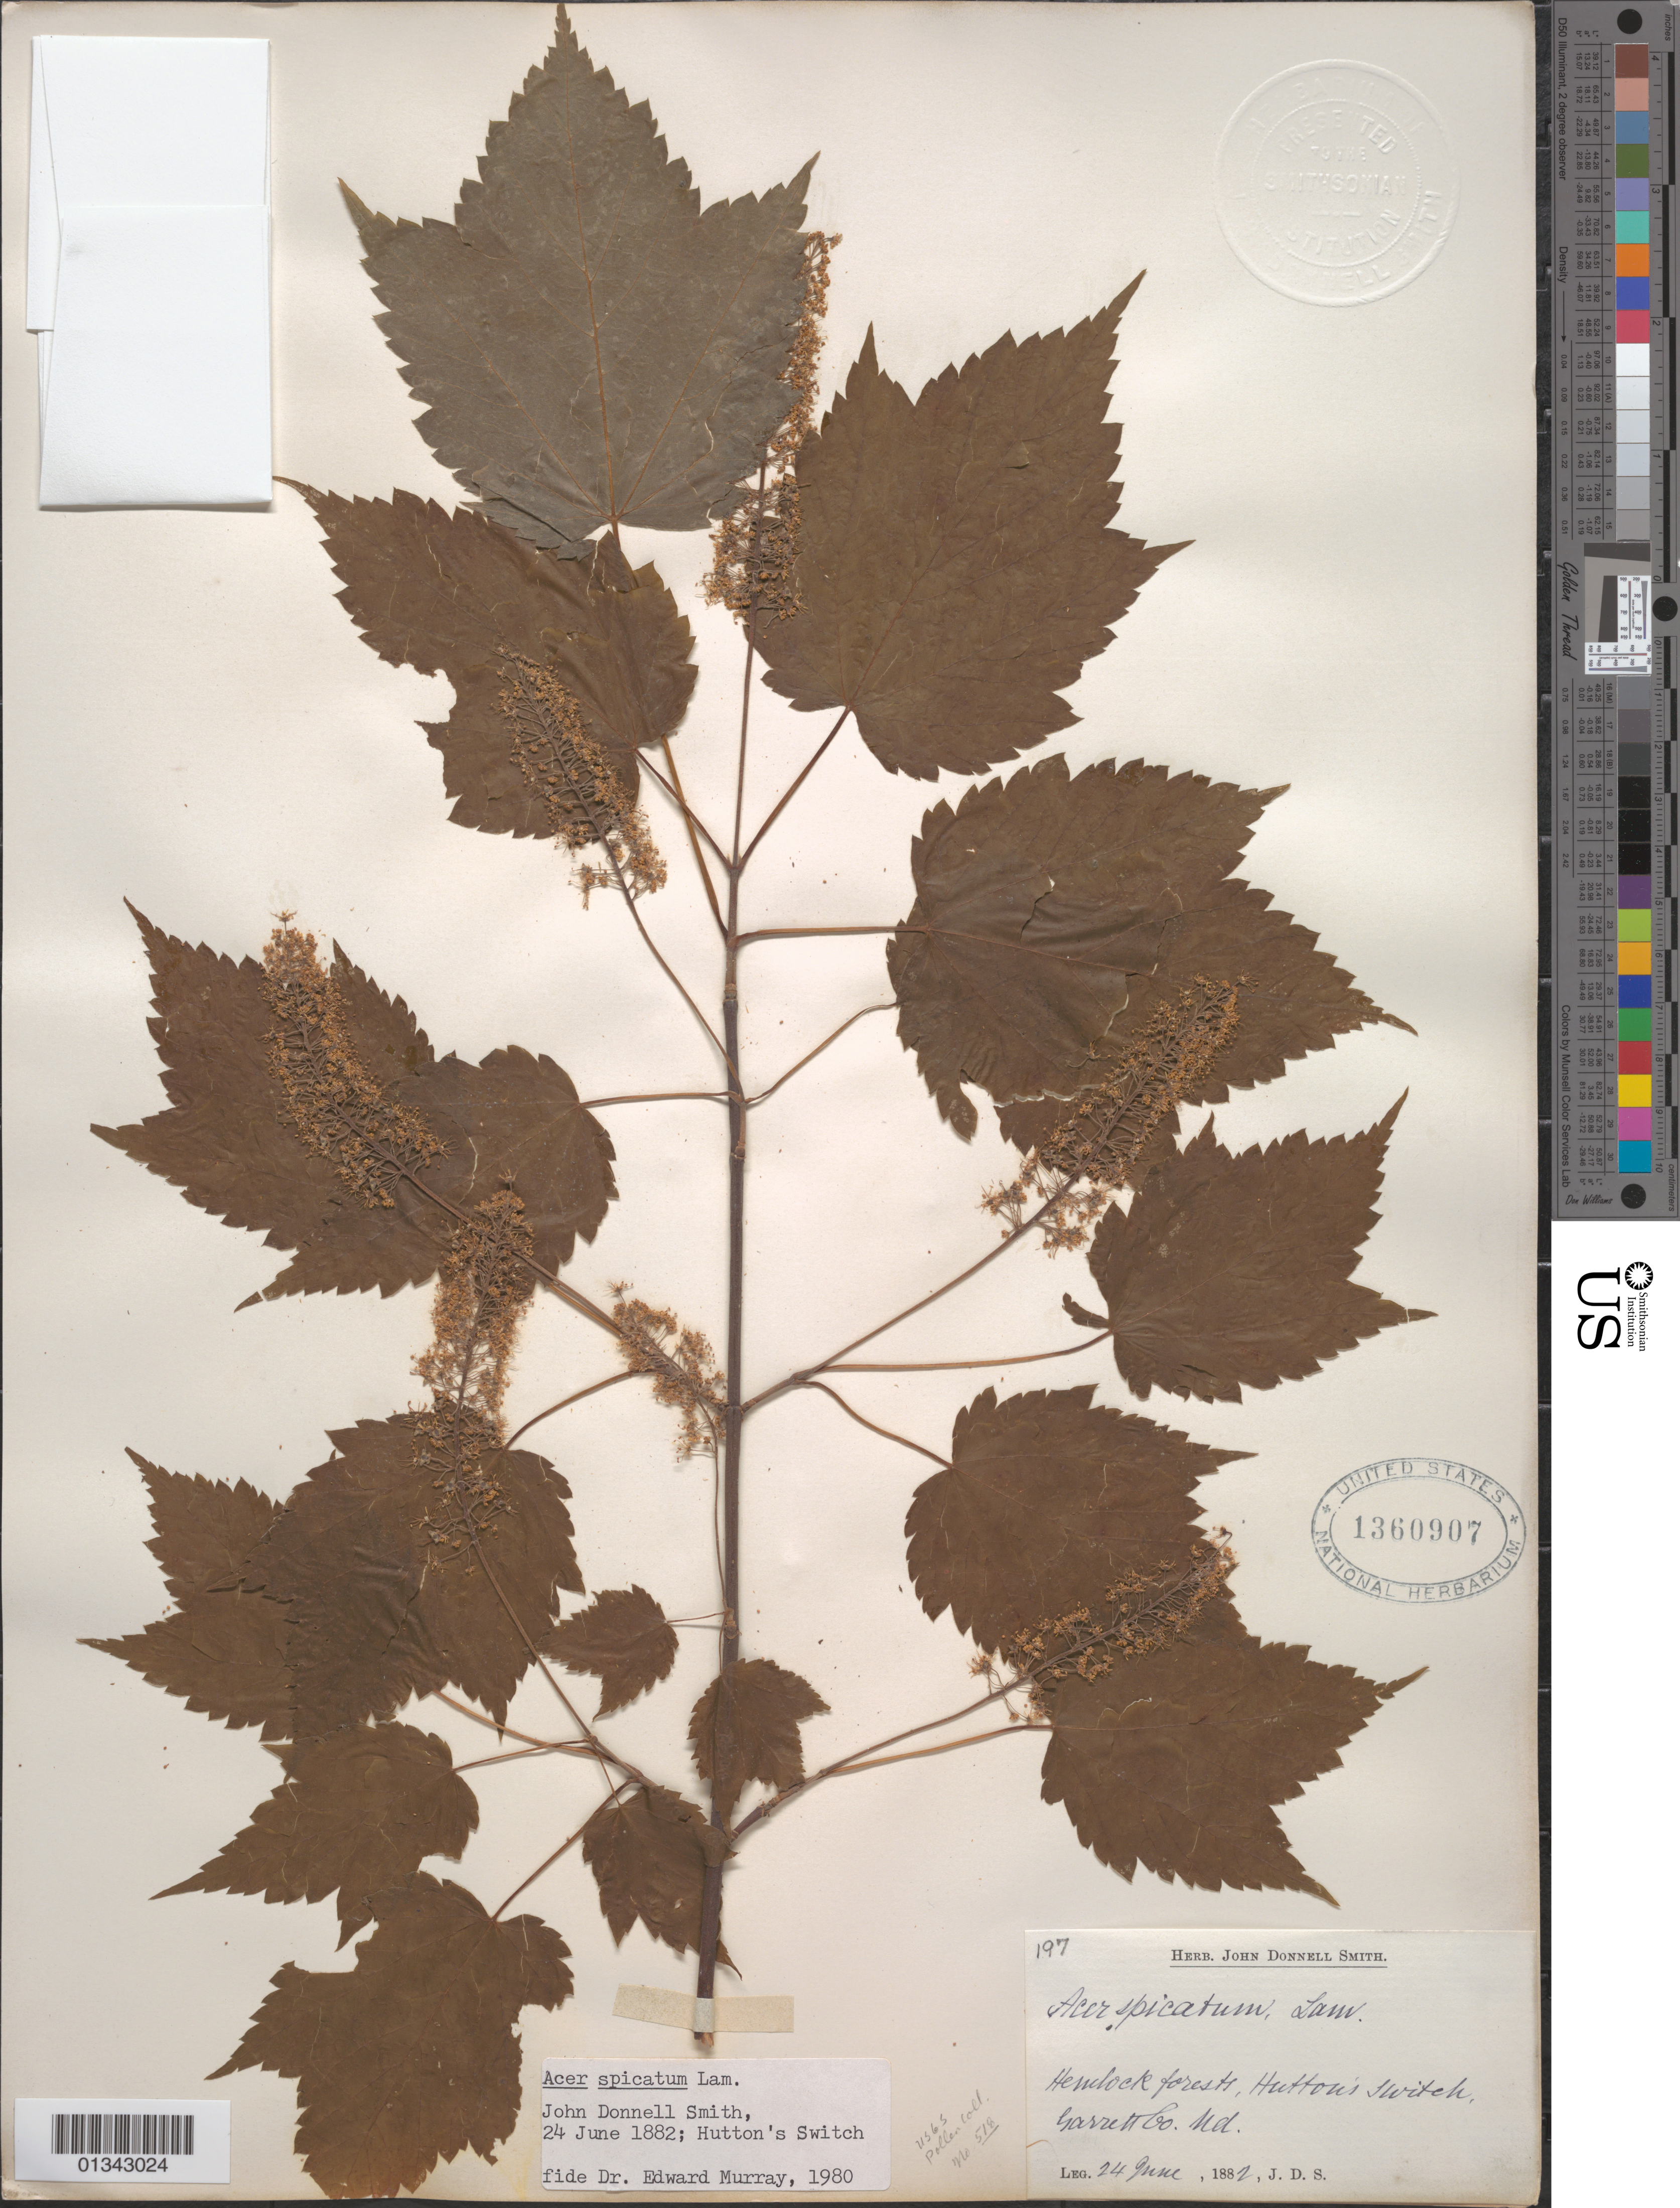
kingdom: Plantae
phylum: Tracheophyta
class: Magnoliopsida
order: Sapindales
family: Sapindaceae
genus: Acer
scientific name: Acer spicatum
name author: Lam.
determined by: Murray, Edward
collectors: J. Smith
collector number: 197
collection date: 1882-06-24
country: United States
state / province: Maryland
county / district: Garrett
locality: Garrett County, Hutton's Switch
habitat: Hemlock forests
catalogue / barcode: US 1360907